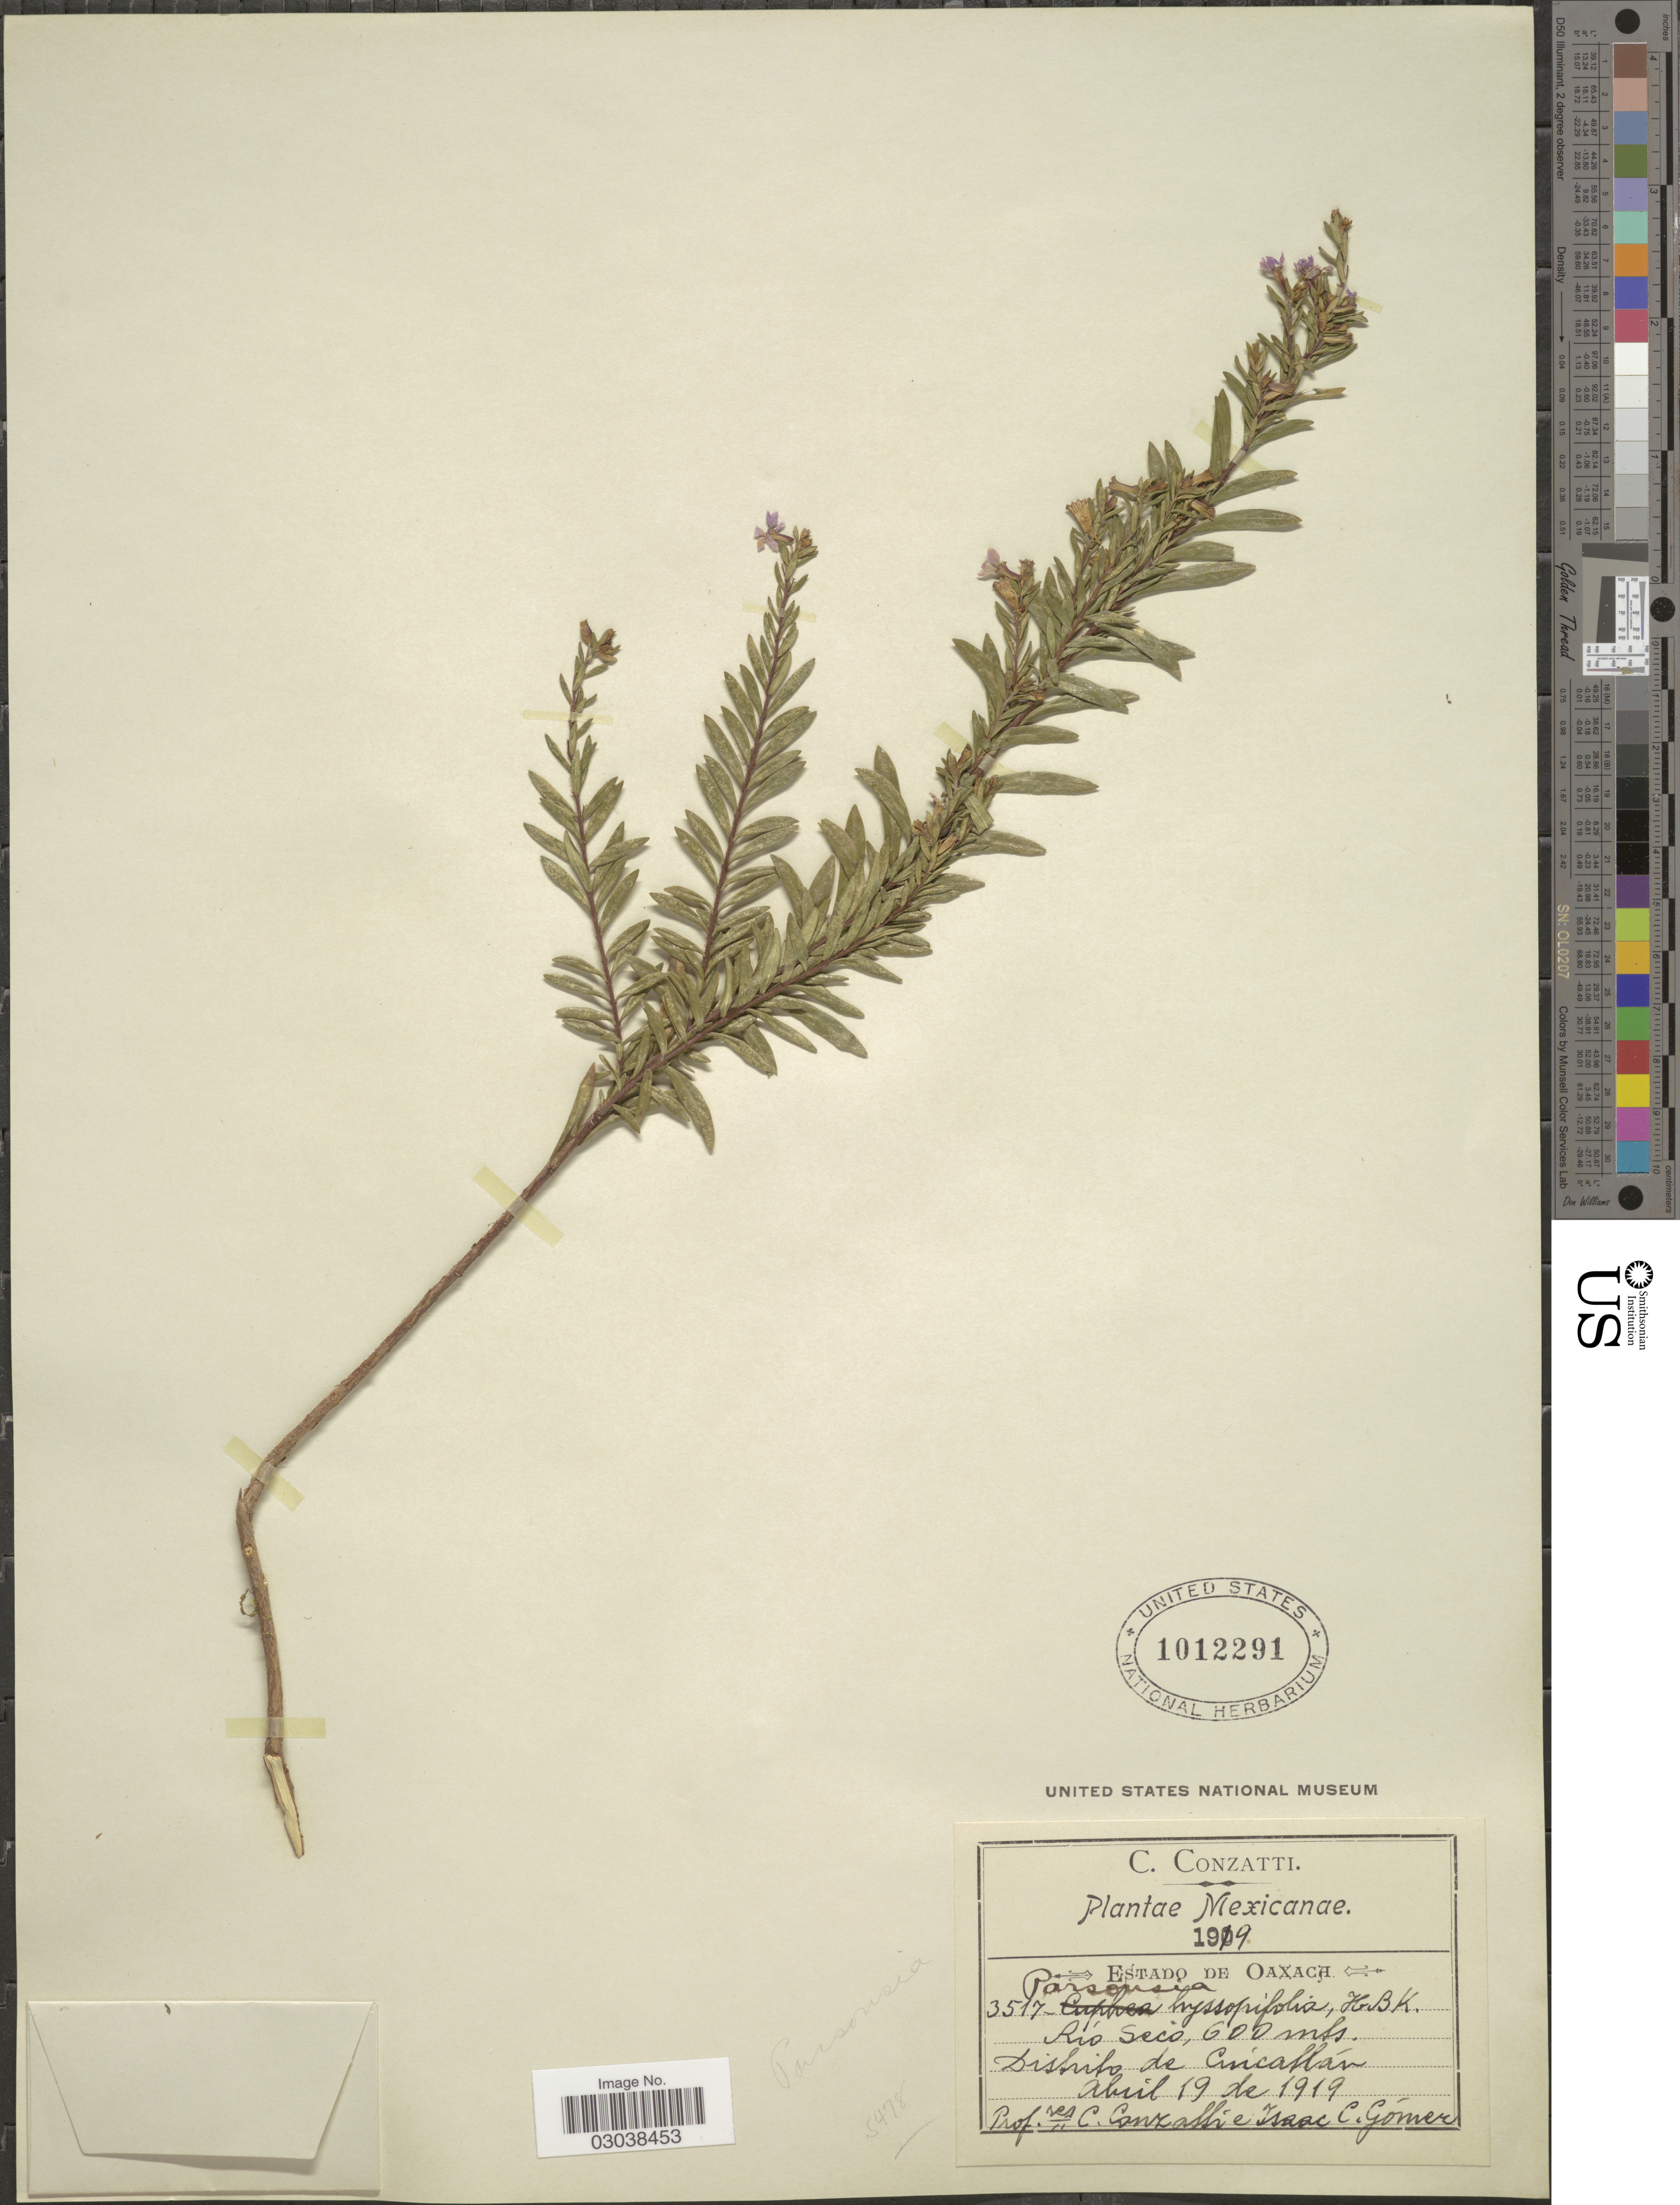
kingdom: Plantae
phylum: Tracheophyta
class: Magnoliopsida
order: Myrtales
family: Lythraceae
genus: Cuphea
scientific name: Cuphea hyssopifolia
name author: Kunth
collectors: C. Conzatti & I. Gomez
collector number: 3517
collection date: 1919-04-19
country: Mexico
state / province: Oaxaca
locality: Río Seco, Distrito de Cuicatlán.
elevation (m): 600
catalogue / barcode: US 1012291